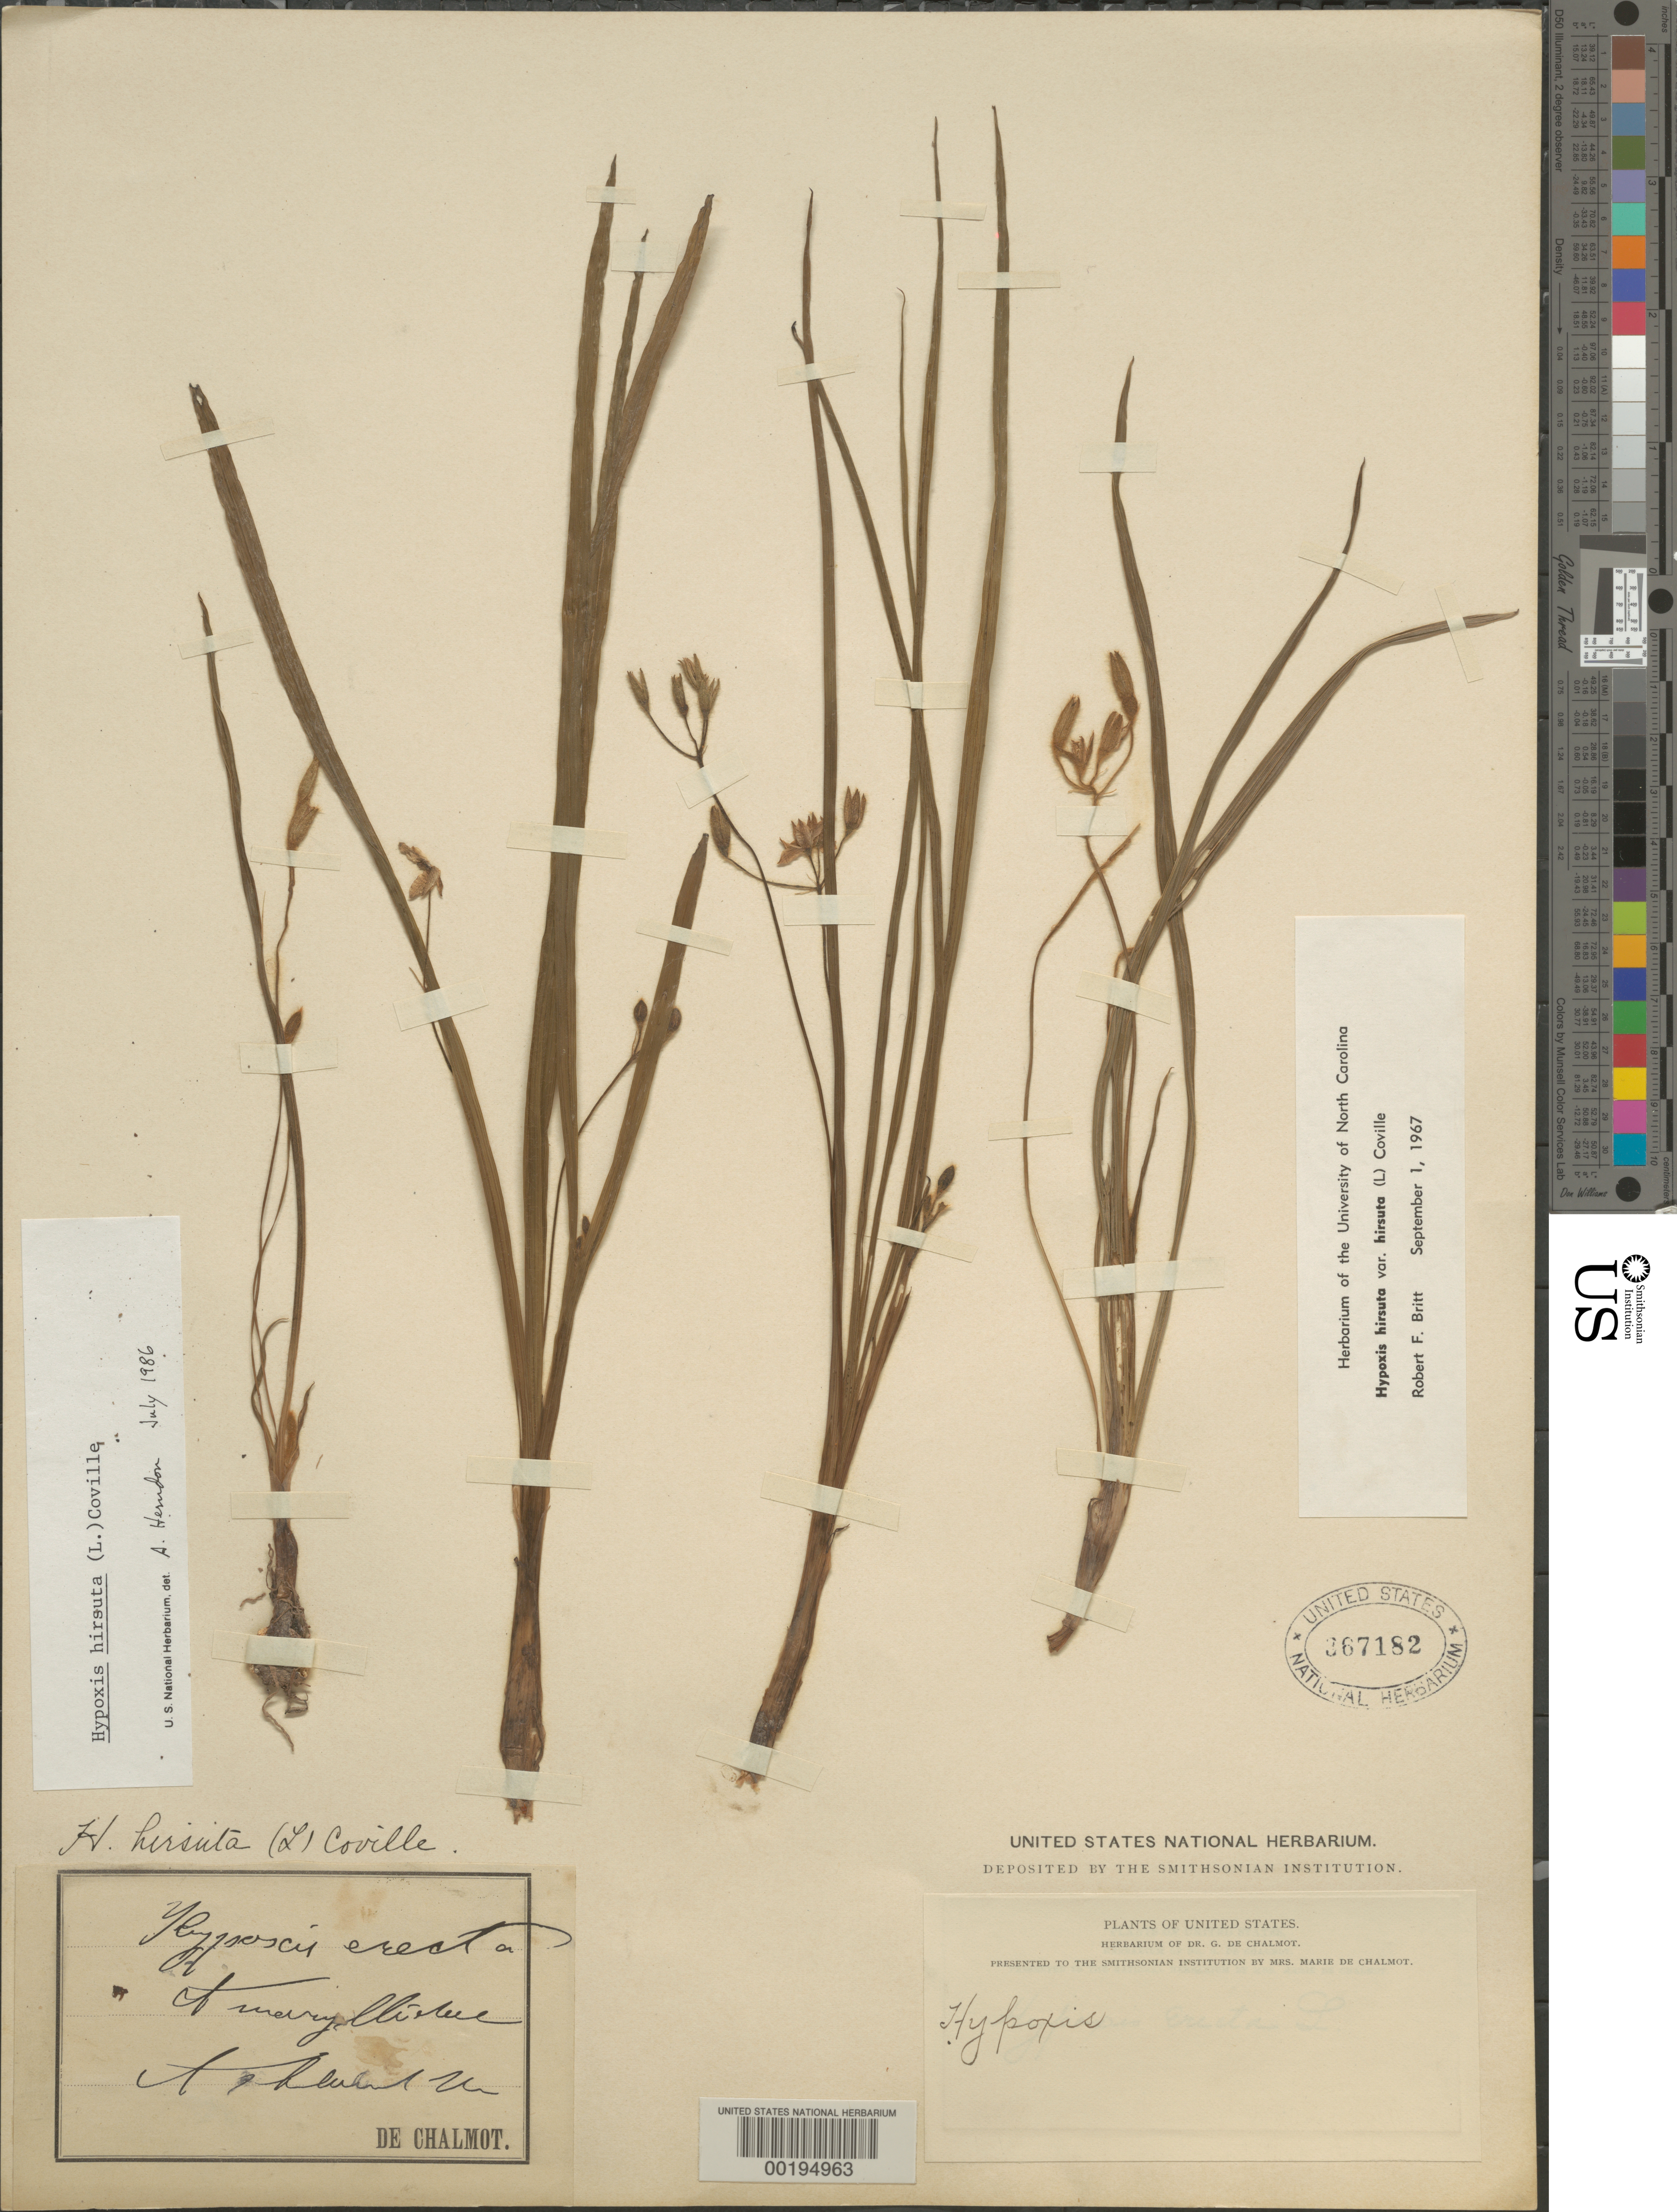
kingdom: Plantae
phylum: Tracheophyta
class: Liliopsida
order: Asparagales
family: Hypoxidaceae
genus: Hypoxis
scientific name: Hypoxis hirsuta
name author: (L.) Coville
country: United States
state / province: Virginia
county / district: Hanover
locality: Ashland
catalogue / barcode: US 367182